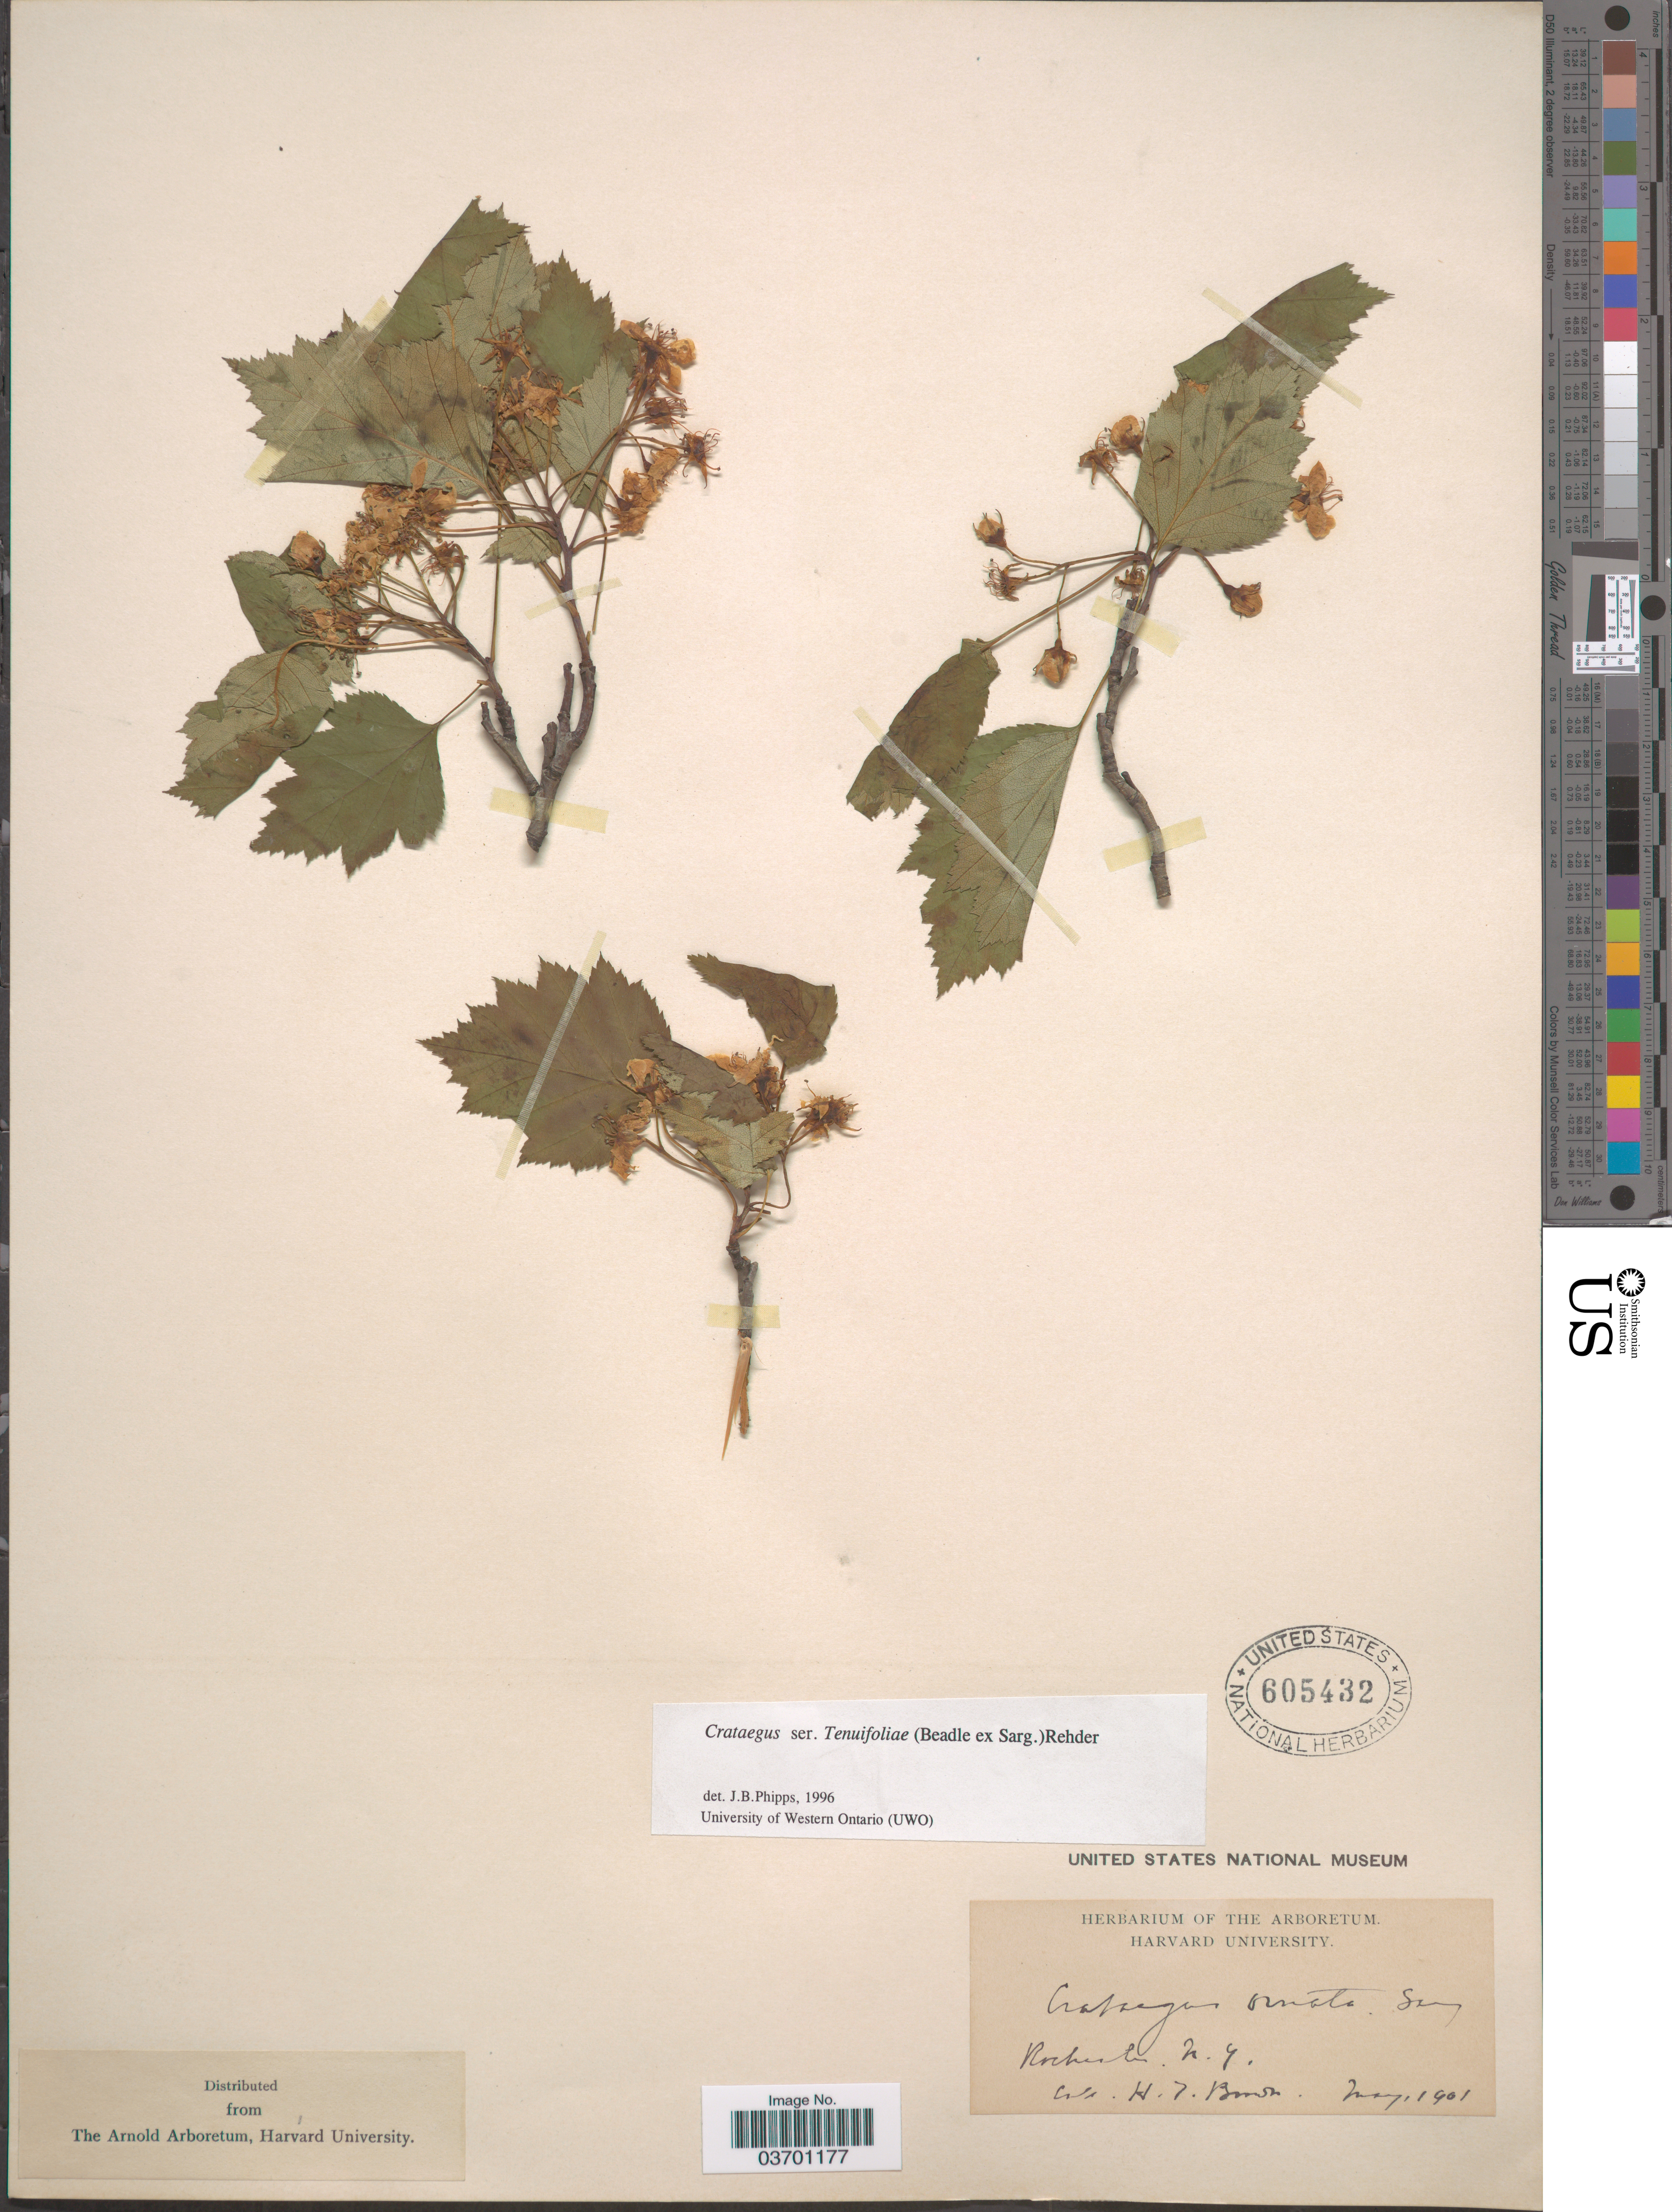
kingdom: Plantae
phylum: Tracheophyta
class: Magnoliopsida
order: Rosales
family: Rosaceae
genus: Crataegus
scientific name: Crataegus ornata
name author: Sarg.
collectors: H. T. Brown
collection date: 1910-05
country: United States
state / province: New York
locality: Rochester.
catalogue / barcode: US 605432